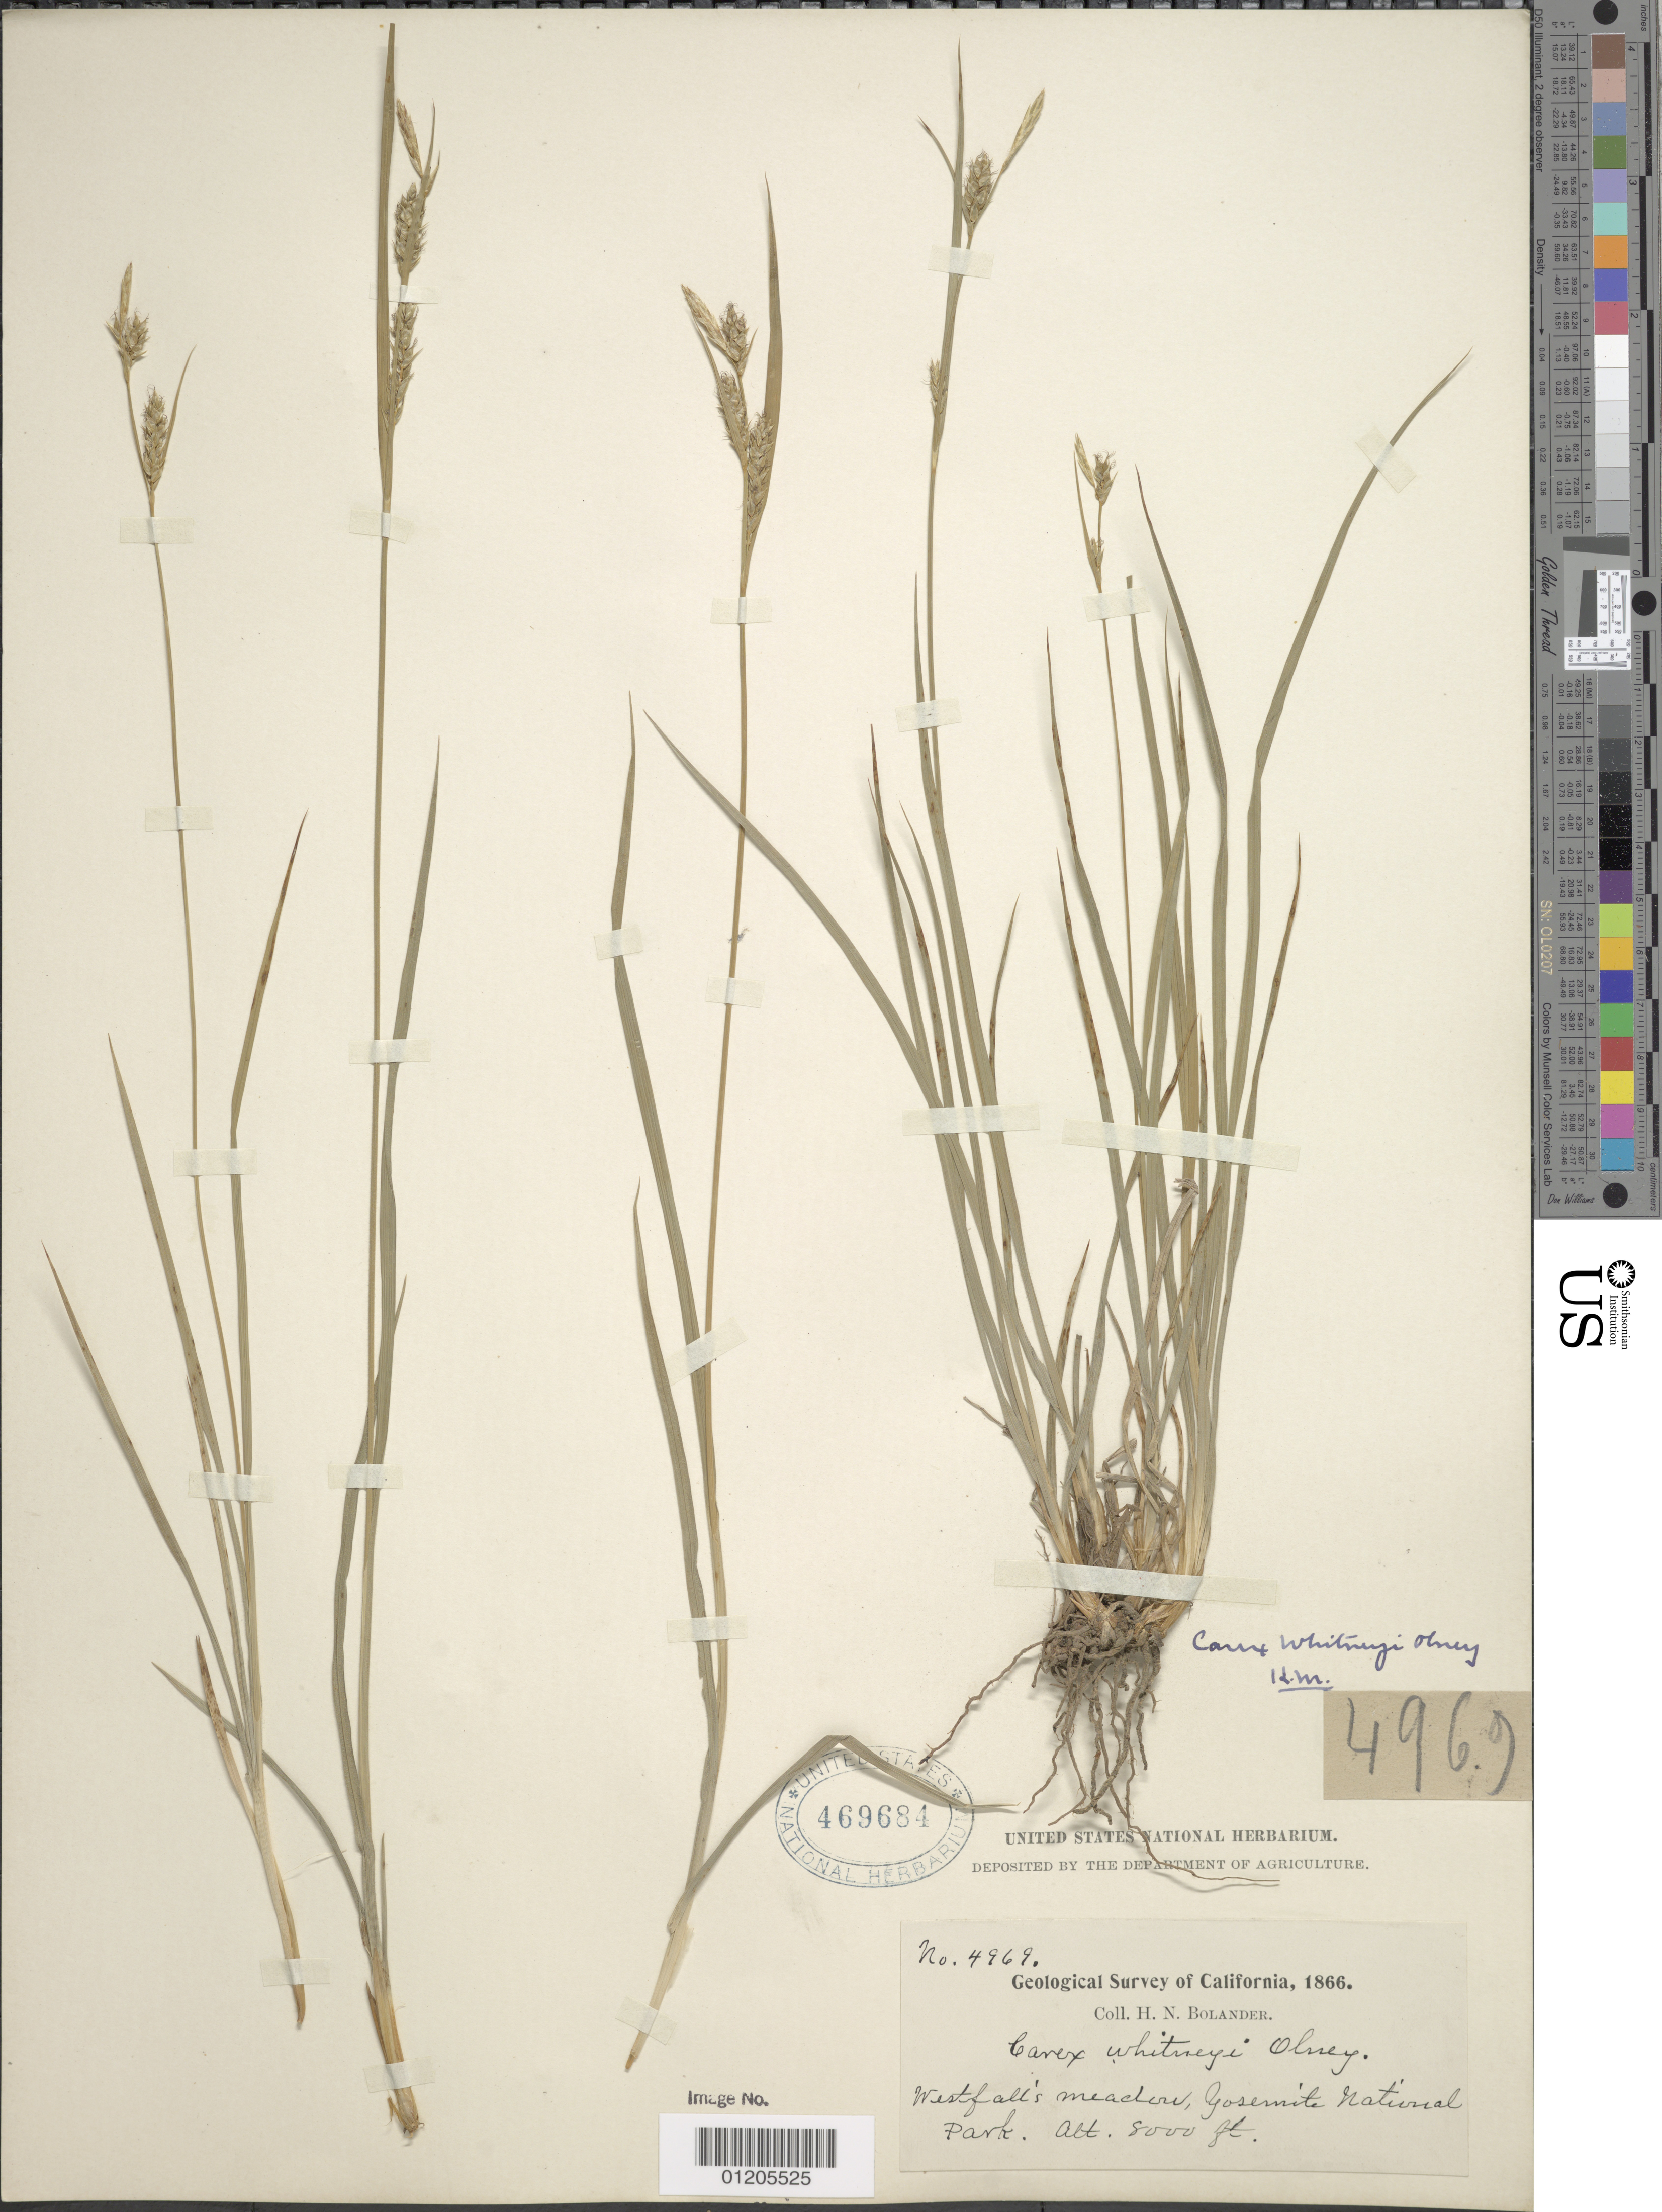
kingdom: Plantae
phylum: Tracheophyta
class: Liliopsida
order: Poales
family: Cyperaceae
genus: Carex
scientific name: Carex whitneyi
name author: Olney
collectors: H. Bolander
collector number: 4969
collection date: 1866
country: United States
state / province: California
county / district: Mariposa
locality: Westfall's meadow, Yosemite National Park.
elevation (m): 2438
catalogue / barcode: US 469684